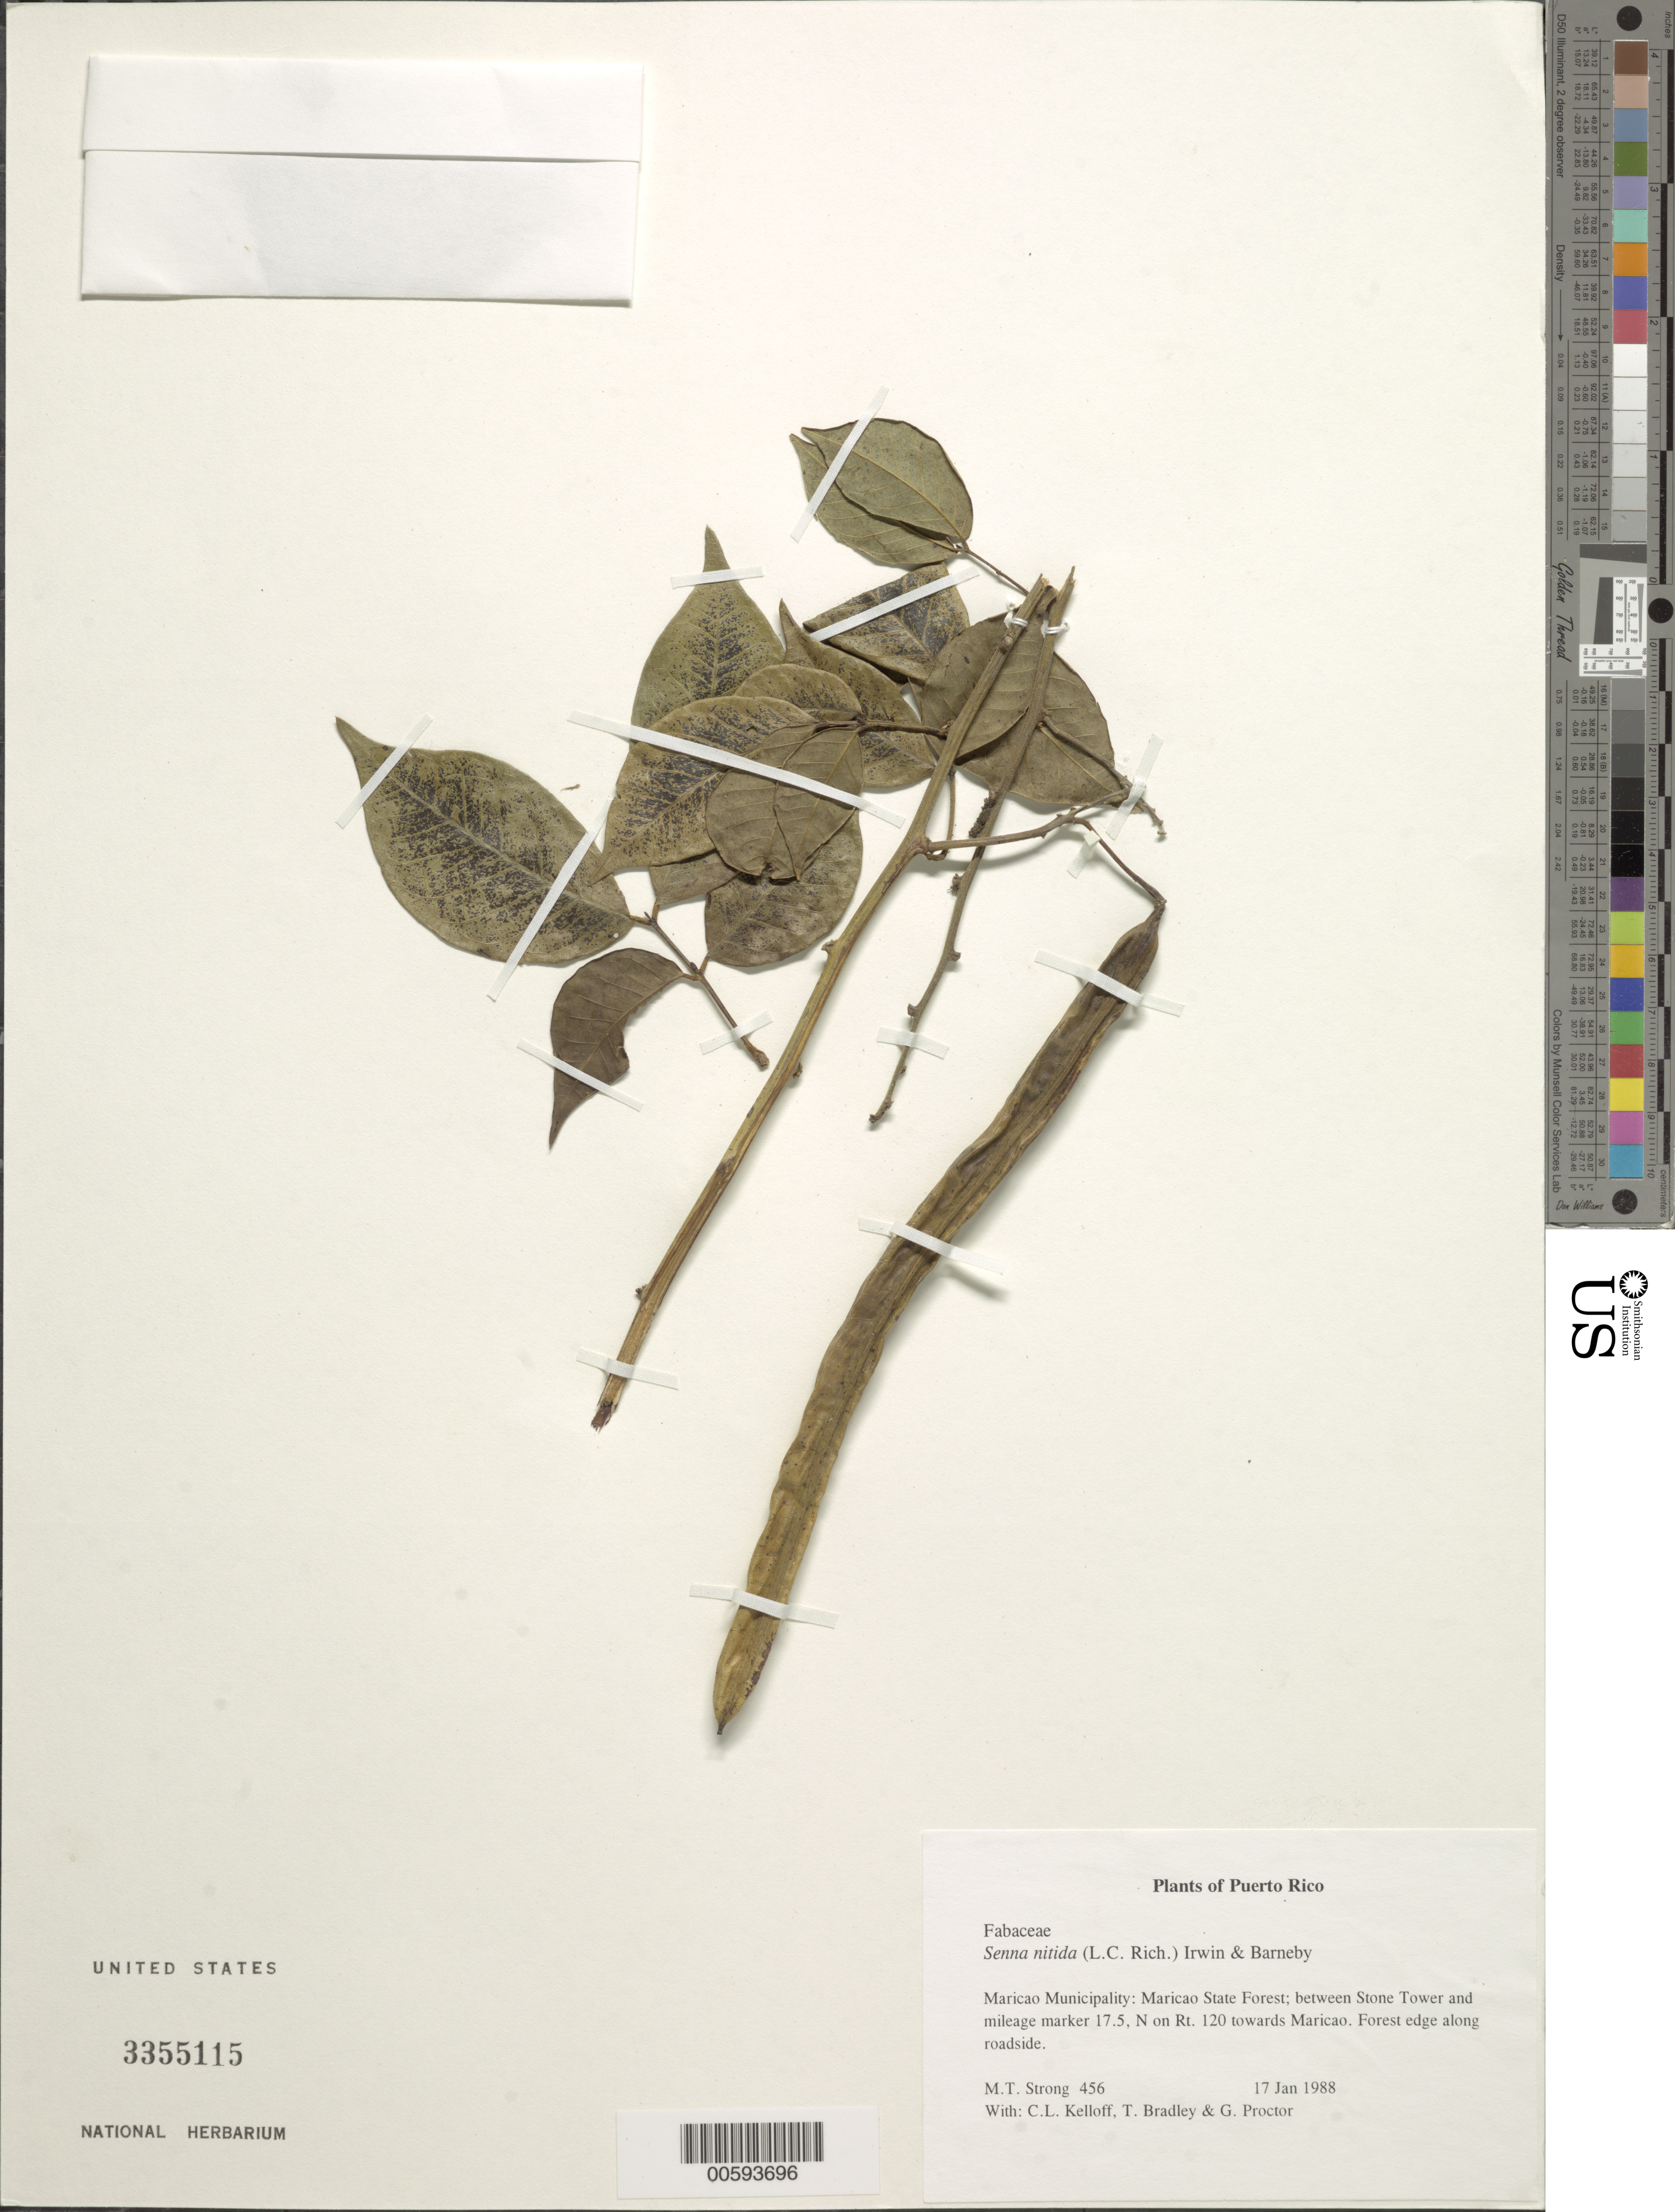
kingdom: Plantae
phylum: Tracheophyta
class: Magnoliopsida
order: Fabales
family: Fabaceae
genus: Senna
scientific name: Senna nitida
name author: (Rich.) H.S. Irwin & Barneby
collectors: M. T. Strong, C. L. Kelloff, T. Bradley & G. Proctor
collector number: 456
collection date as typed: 17 Jan 1988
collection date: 1988-01-17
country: Puerto Rico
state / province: Maricao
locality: Maricao Municipality: Maricao State Forest; between Stone Tower and mileage marker 17.5, N on Rt. 120 towards Maricao.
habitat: Forest edge along roadside.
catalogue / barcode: US 3355115